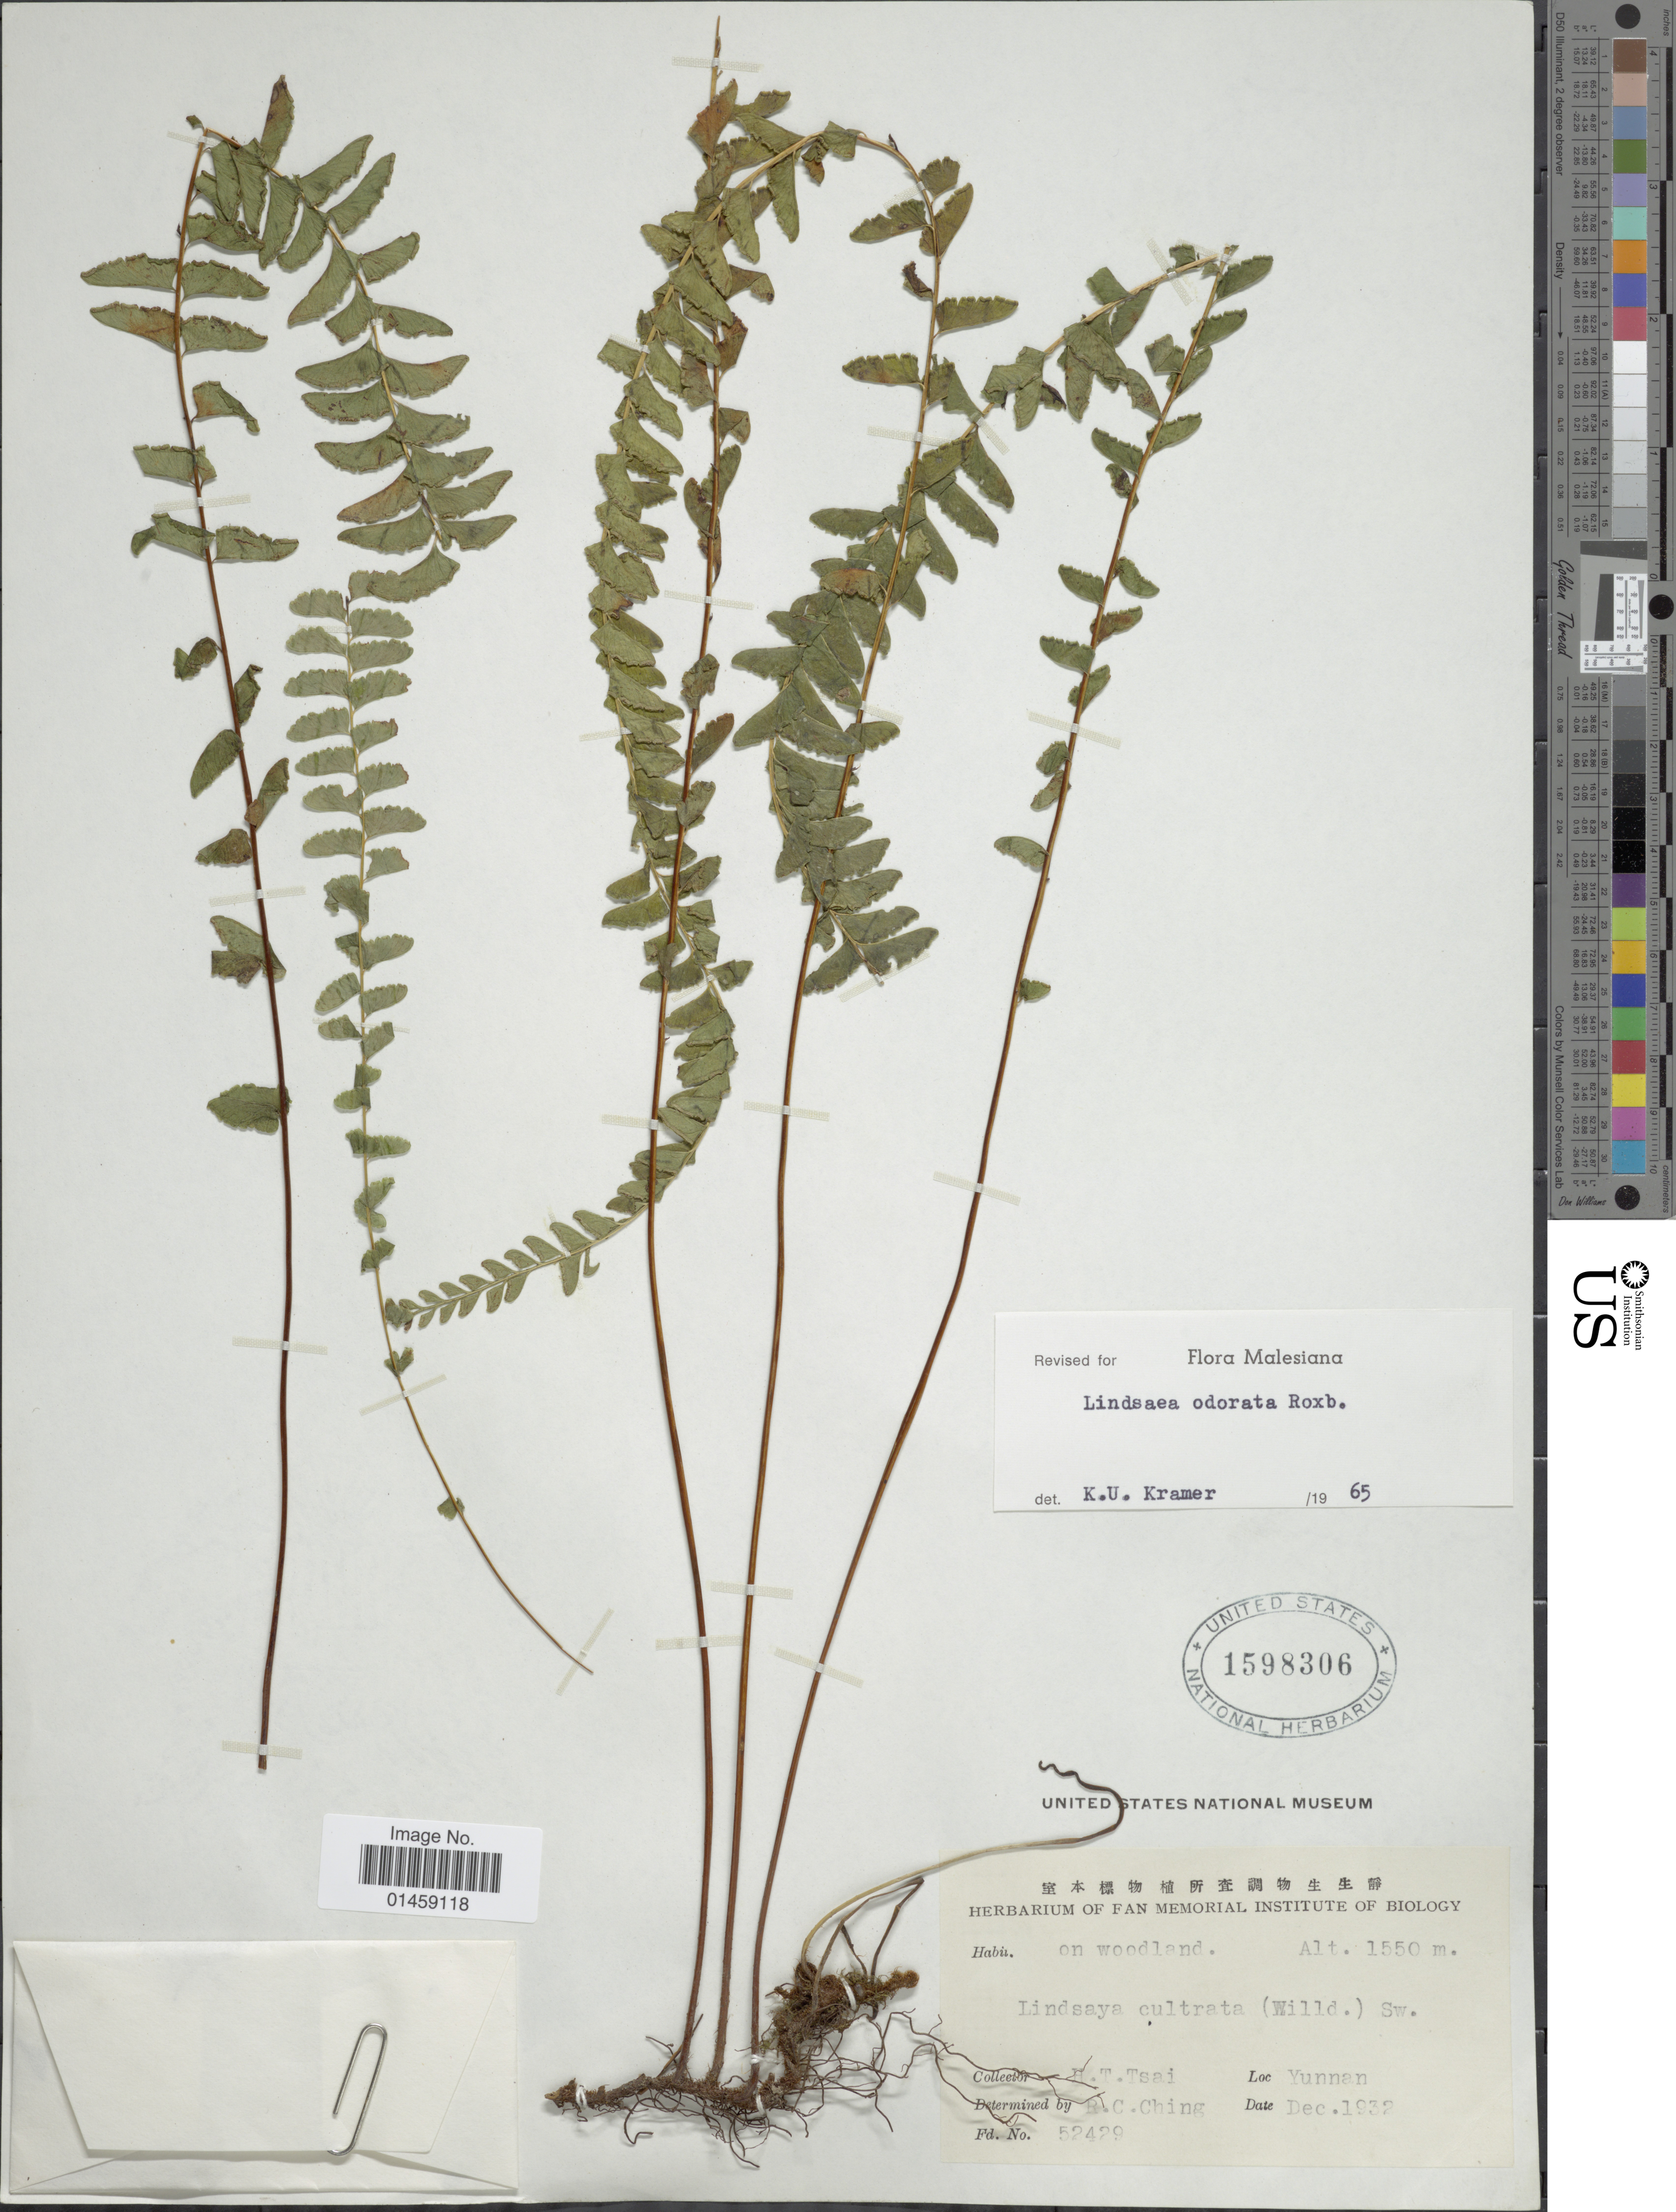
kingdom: Plantae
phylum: Tracheophyta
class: Polypodiopsida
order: Polypodiales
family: Lindsaeaceae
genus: Lindsaea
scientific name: Lindsaea odorata var. odorata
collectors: H. Tsai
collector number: Fd. 52429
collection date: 1932-12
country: China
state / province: Yunnan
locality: Yunnan.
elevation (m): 1550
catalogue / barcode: US 1598306